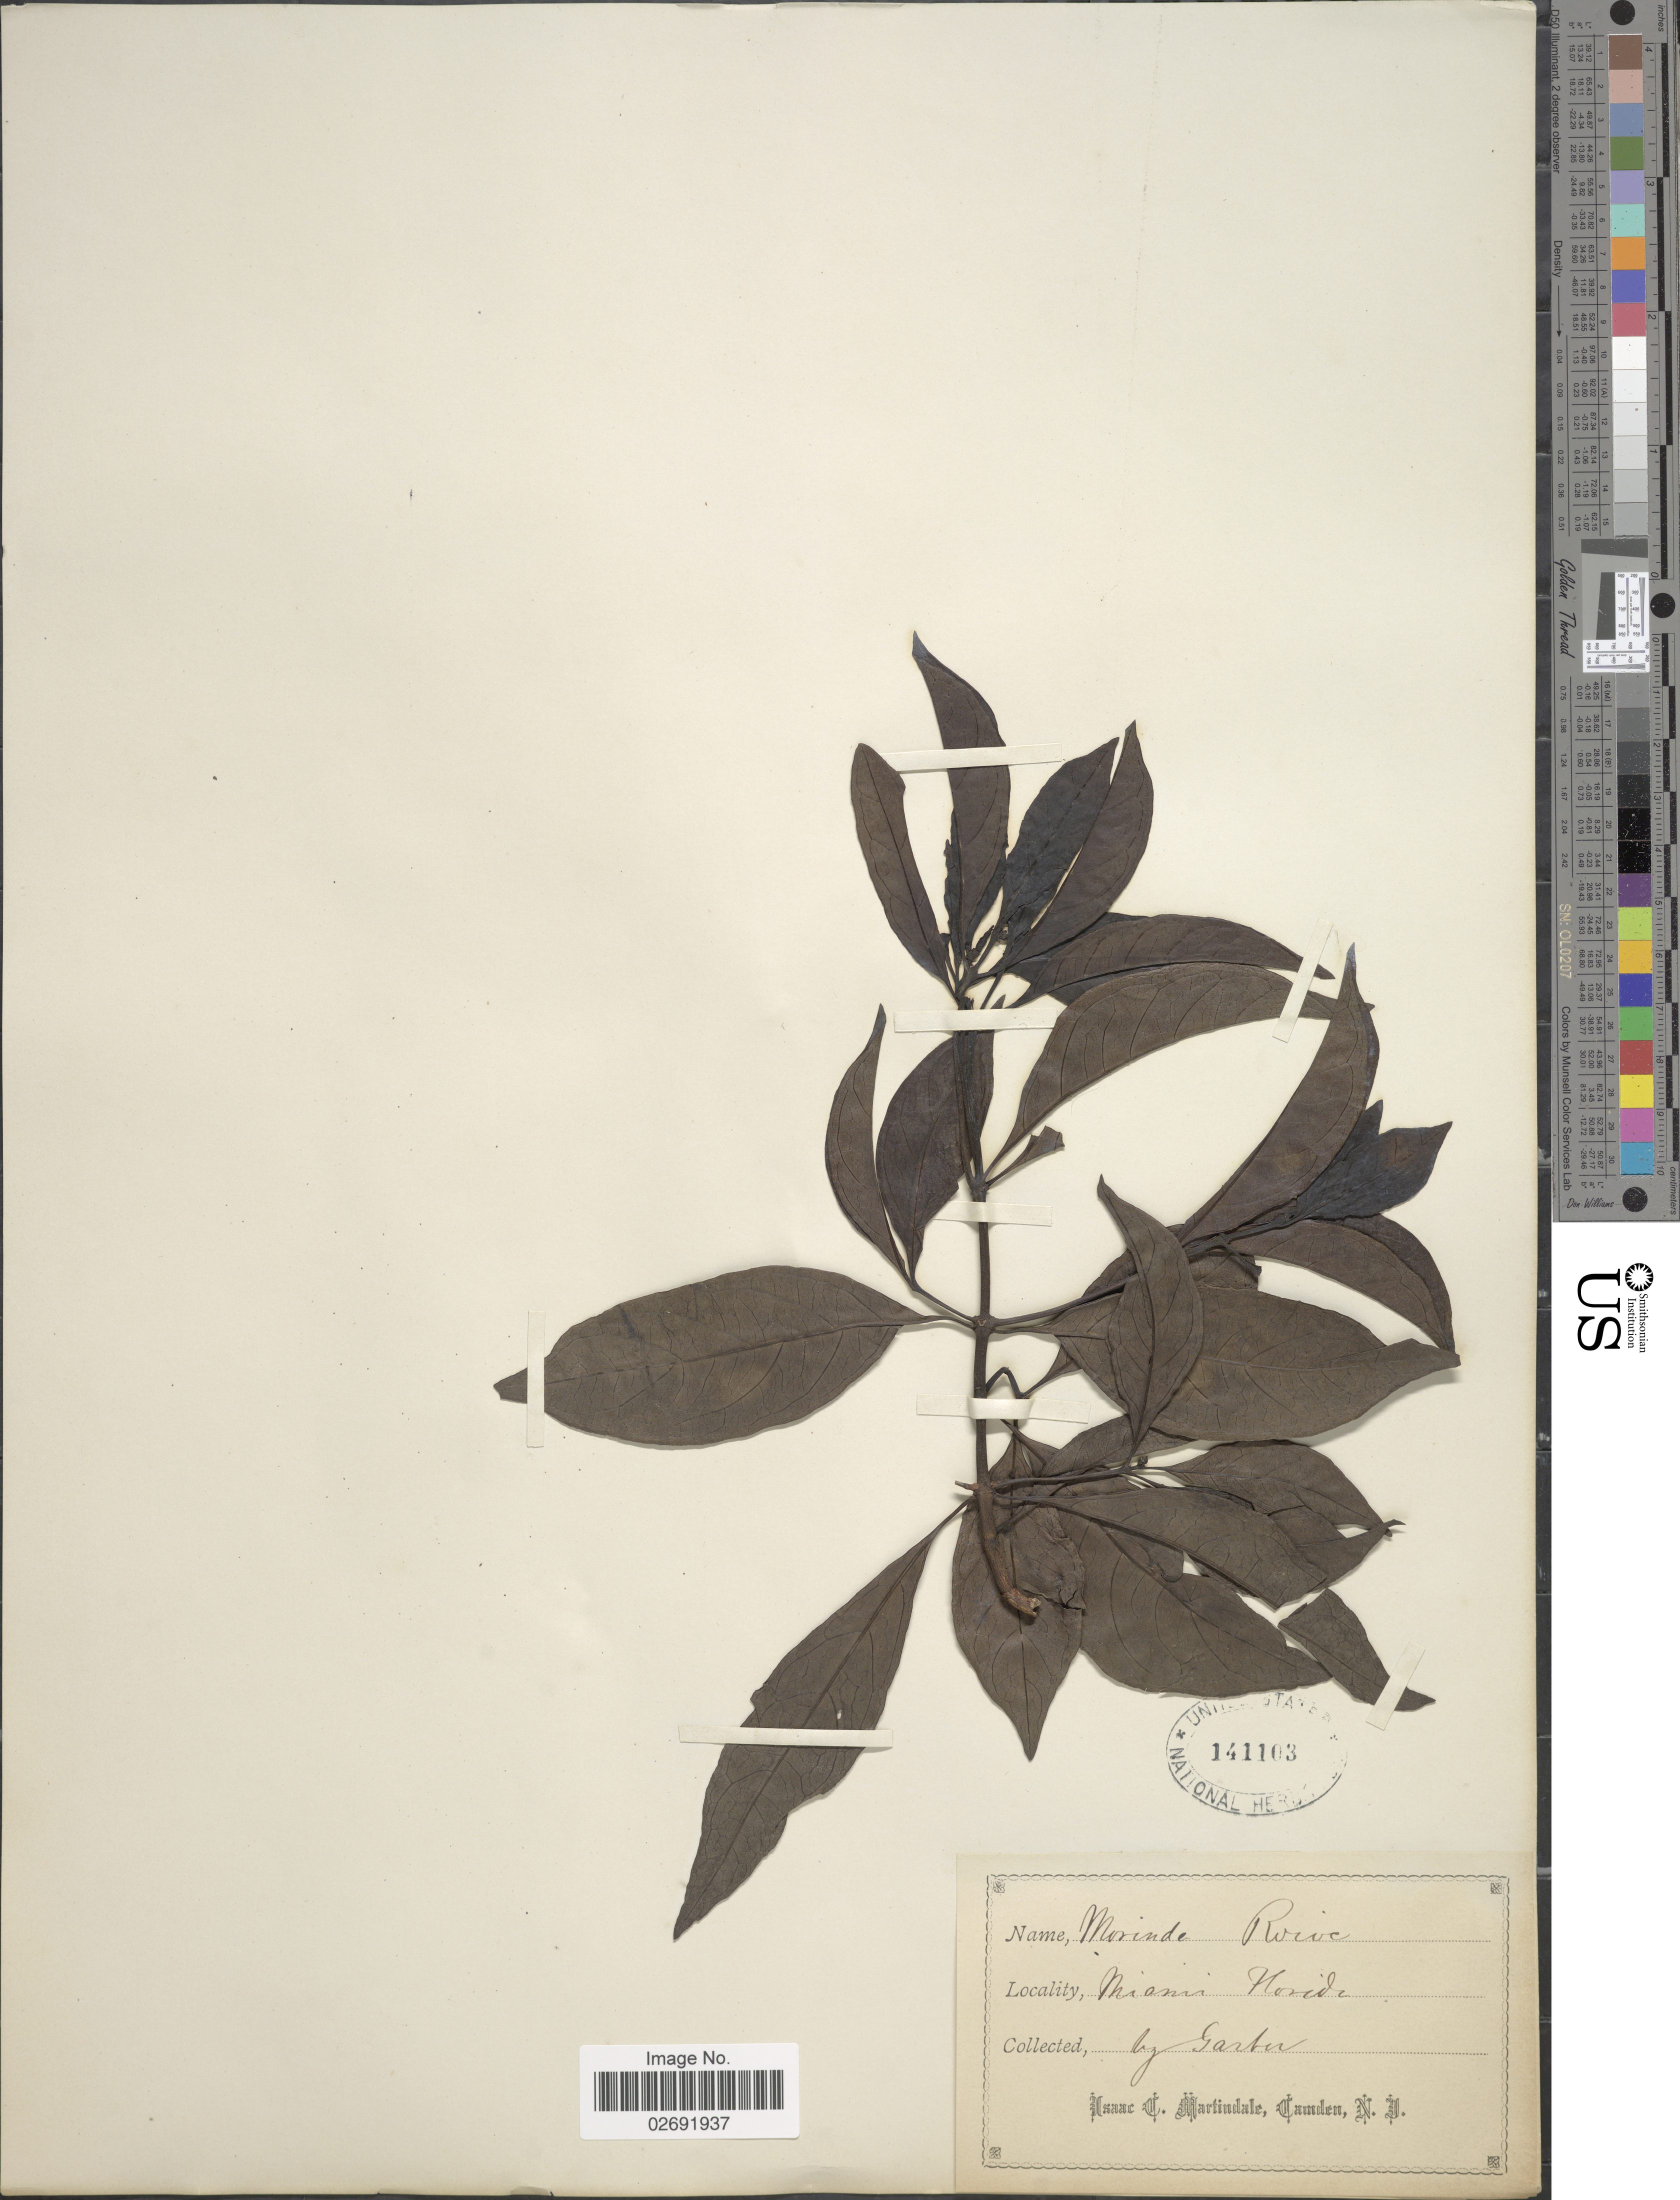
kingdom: Plantae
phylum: Tracheophyta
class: Magnoliopsida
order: Gentianales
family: Rubiaceae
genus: Morinda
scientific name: Morinda royoc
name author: L.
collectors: -- Garber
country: United States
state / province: Florida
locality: Miami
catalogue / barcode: US 141103